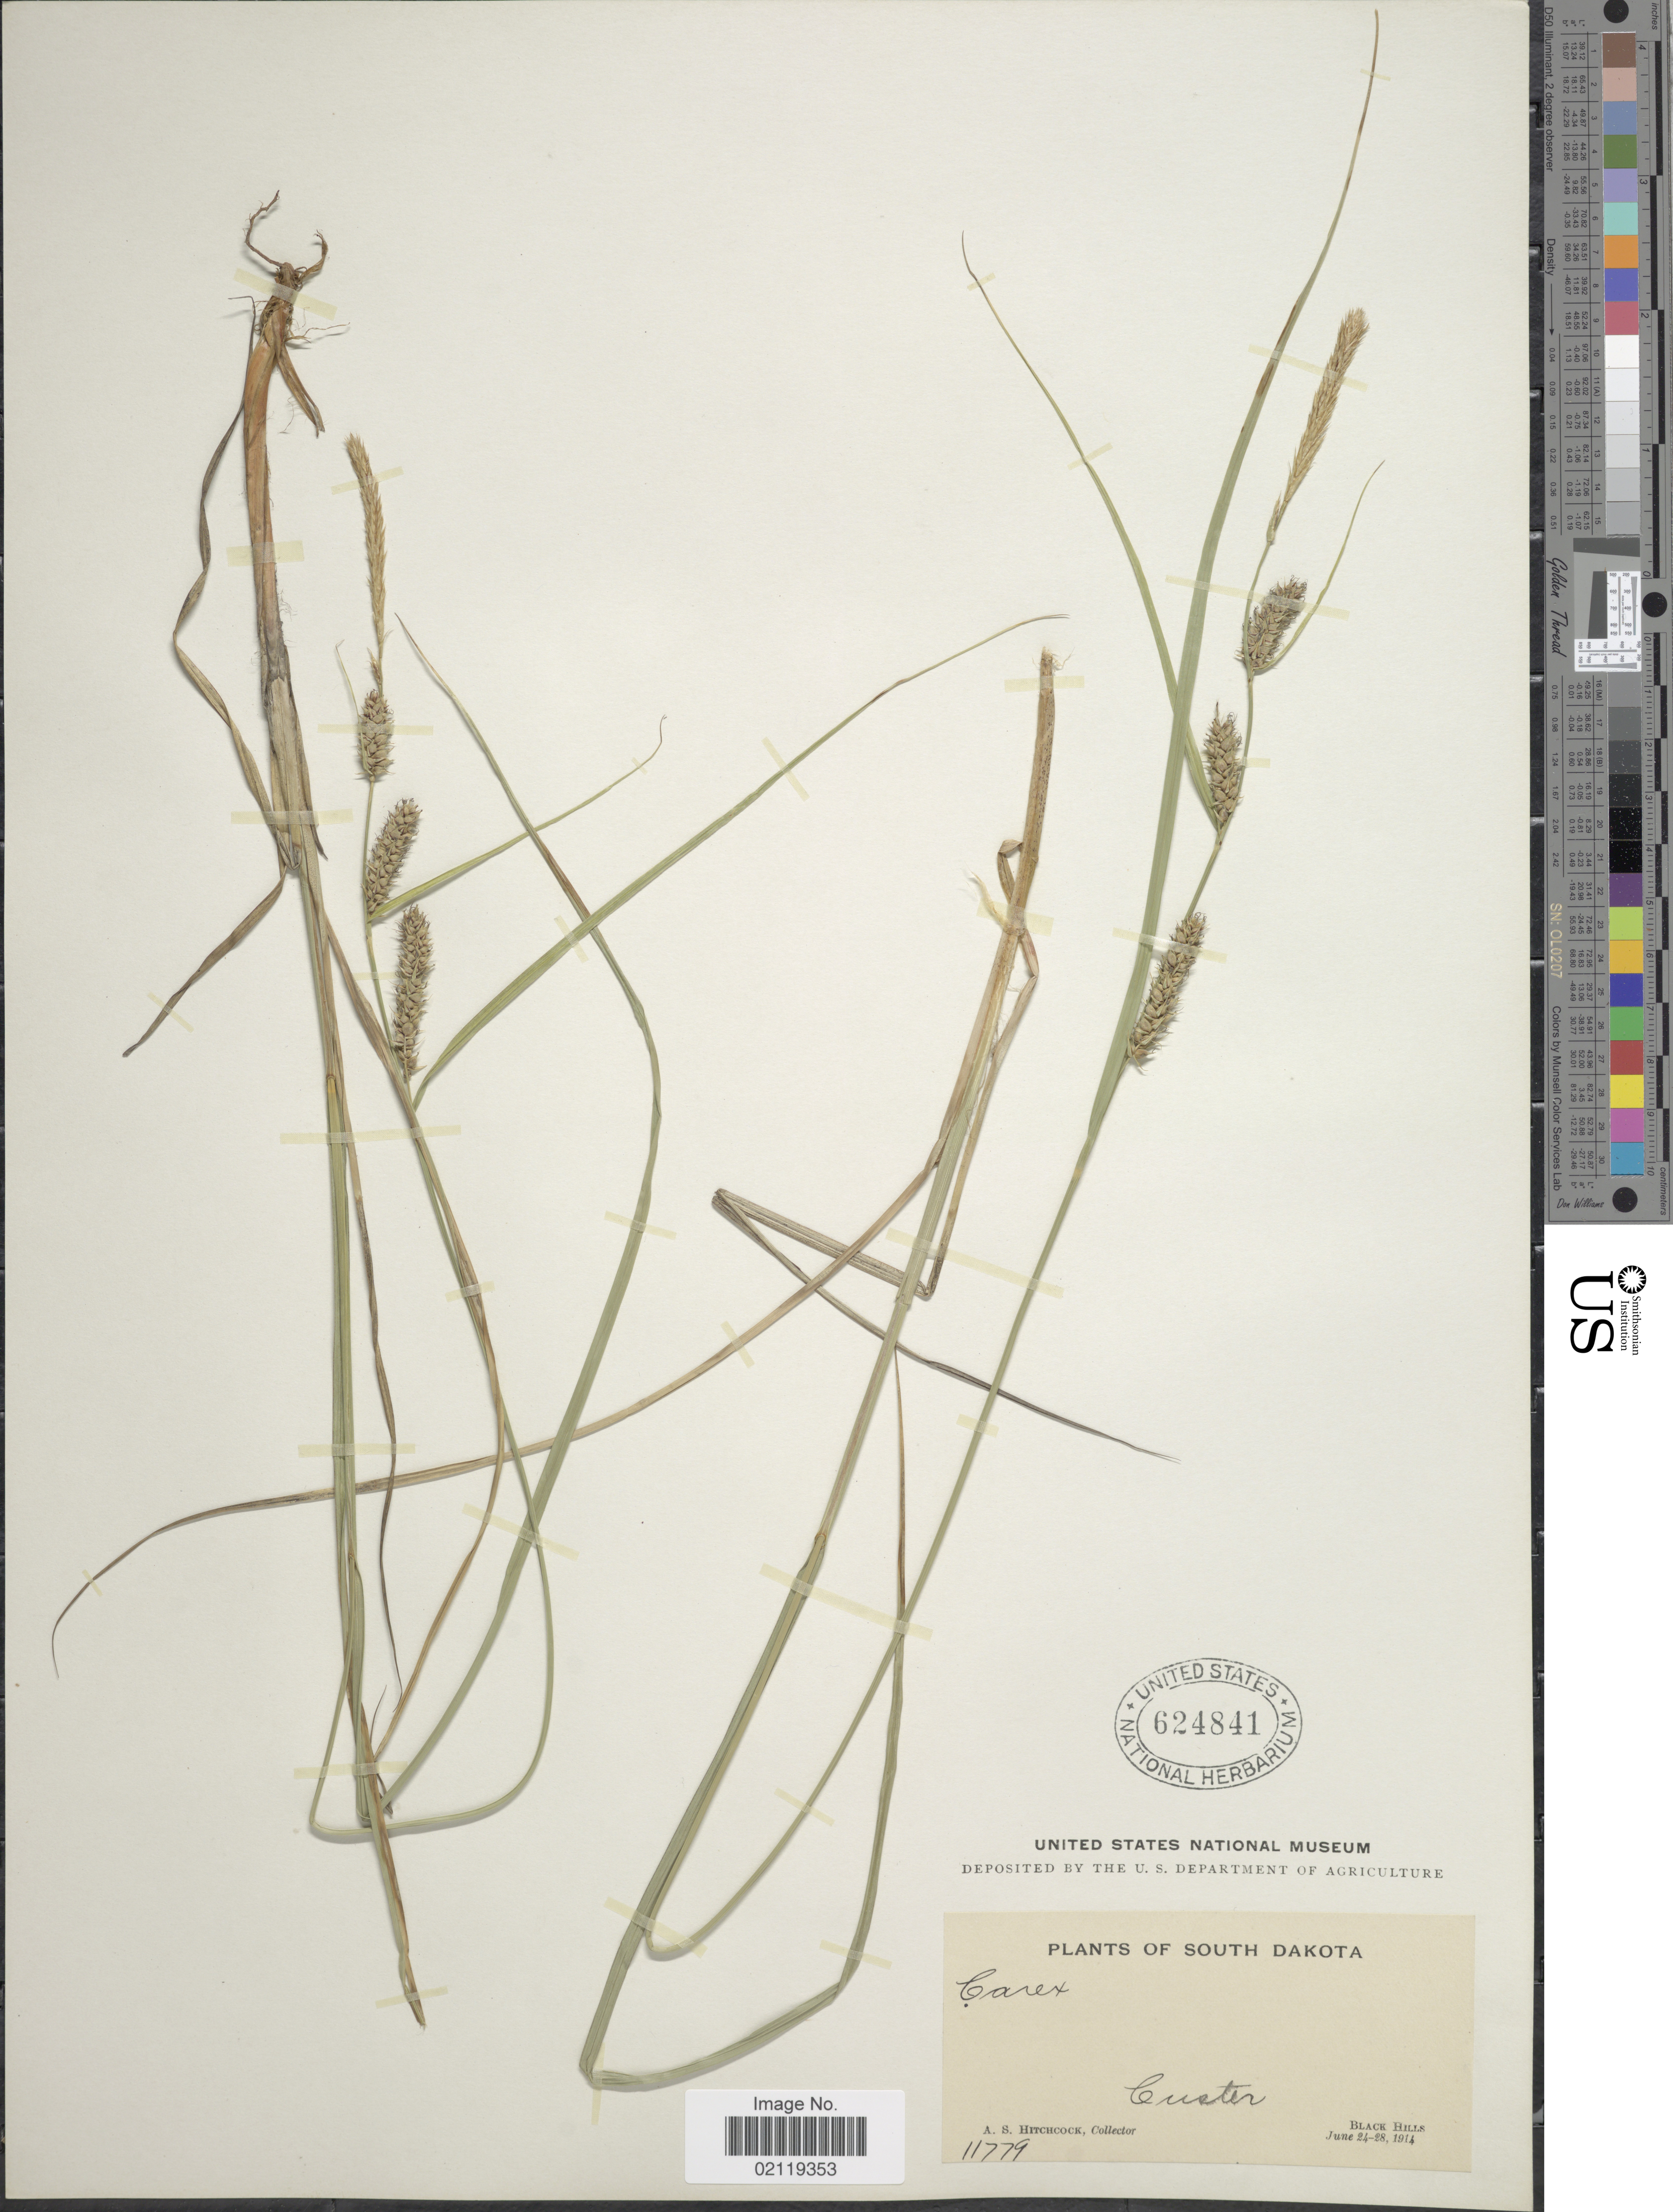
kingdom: Plantae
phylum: Tracheophyta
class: Liliopsida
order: Poales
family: Cyperaceae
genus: Carex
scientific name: Carex pellita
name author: Muhl. ex Willd.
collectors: A. S. Hitchcock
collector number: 11779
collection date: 1914-06-24/1914-06-28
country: United States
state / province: South Dakota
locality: Custer. Black Hills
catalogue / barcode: US 624841